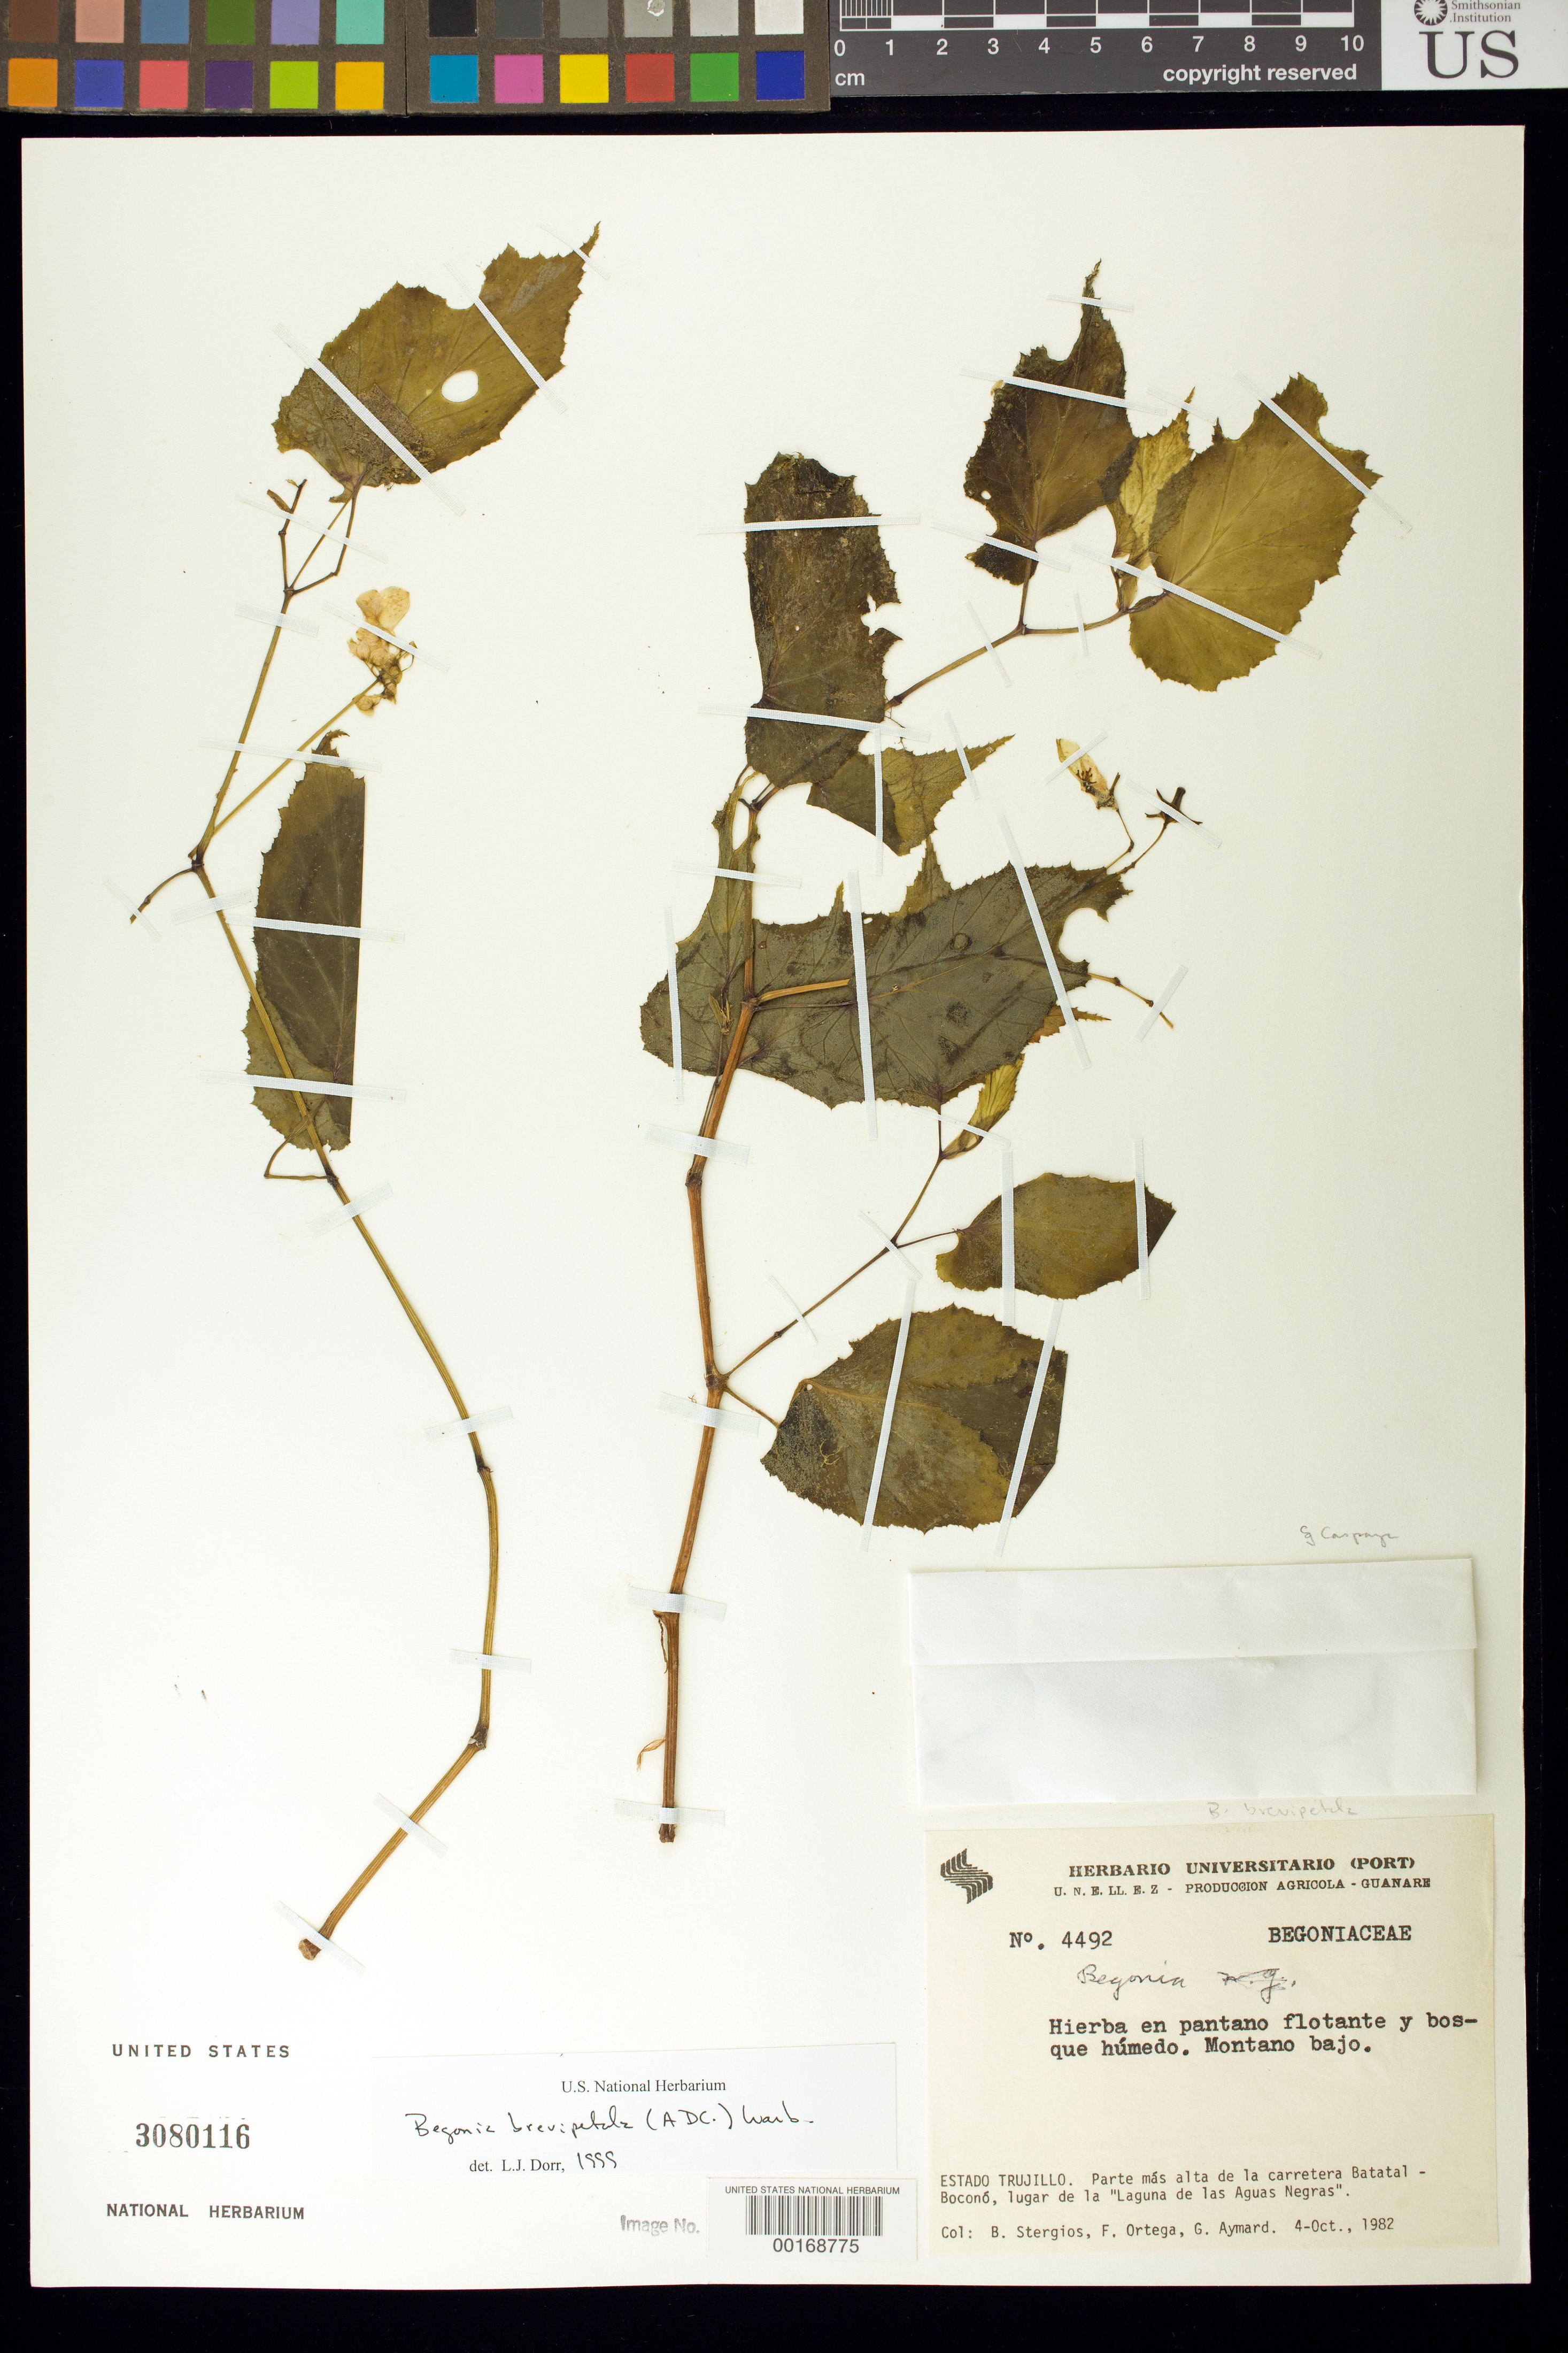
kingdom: Plantae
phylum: Tracheophyta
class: Magnoliopsida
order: Cucurbitales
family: Begoniaceae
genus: Begonia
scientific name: Begonia brevipetala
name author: (A. DC.) Warb.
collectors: B. G. Stergios, F. J. Ortega & G. A. Aymard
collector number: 4492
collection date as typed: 04 Oct 1982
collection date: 1982-10-04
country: Venezuela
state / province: Trujillo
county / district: Boconó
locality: Parte mas alta de la carretera Batatal-Boconó, lugar de la Laguna de las Aguas Negras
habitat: En pantano flotante y bosque húmedo, montano bajo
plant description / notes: PORT, US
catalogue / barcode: US 3080116